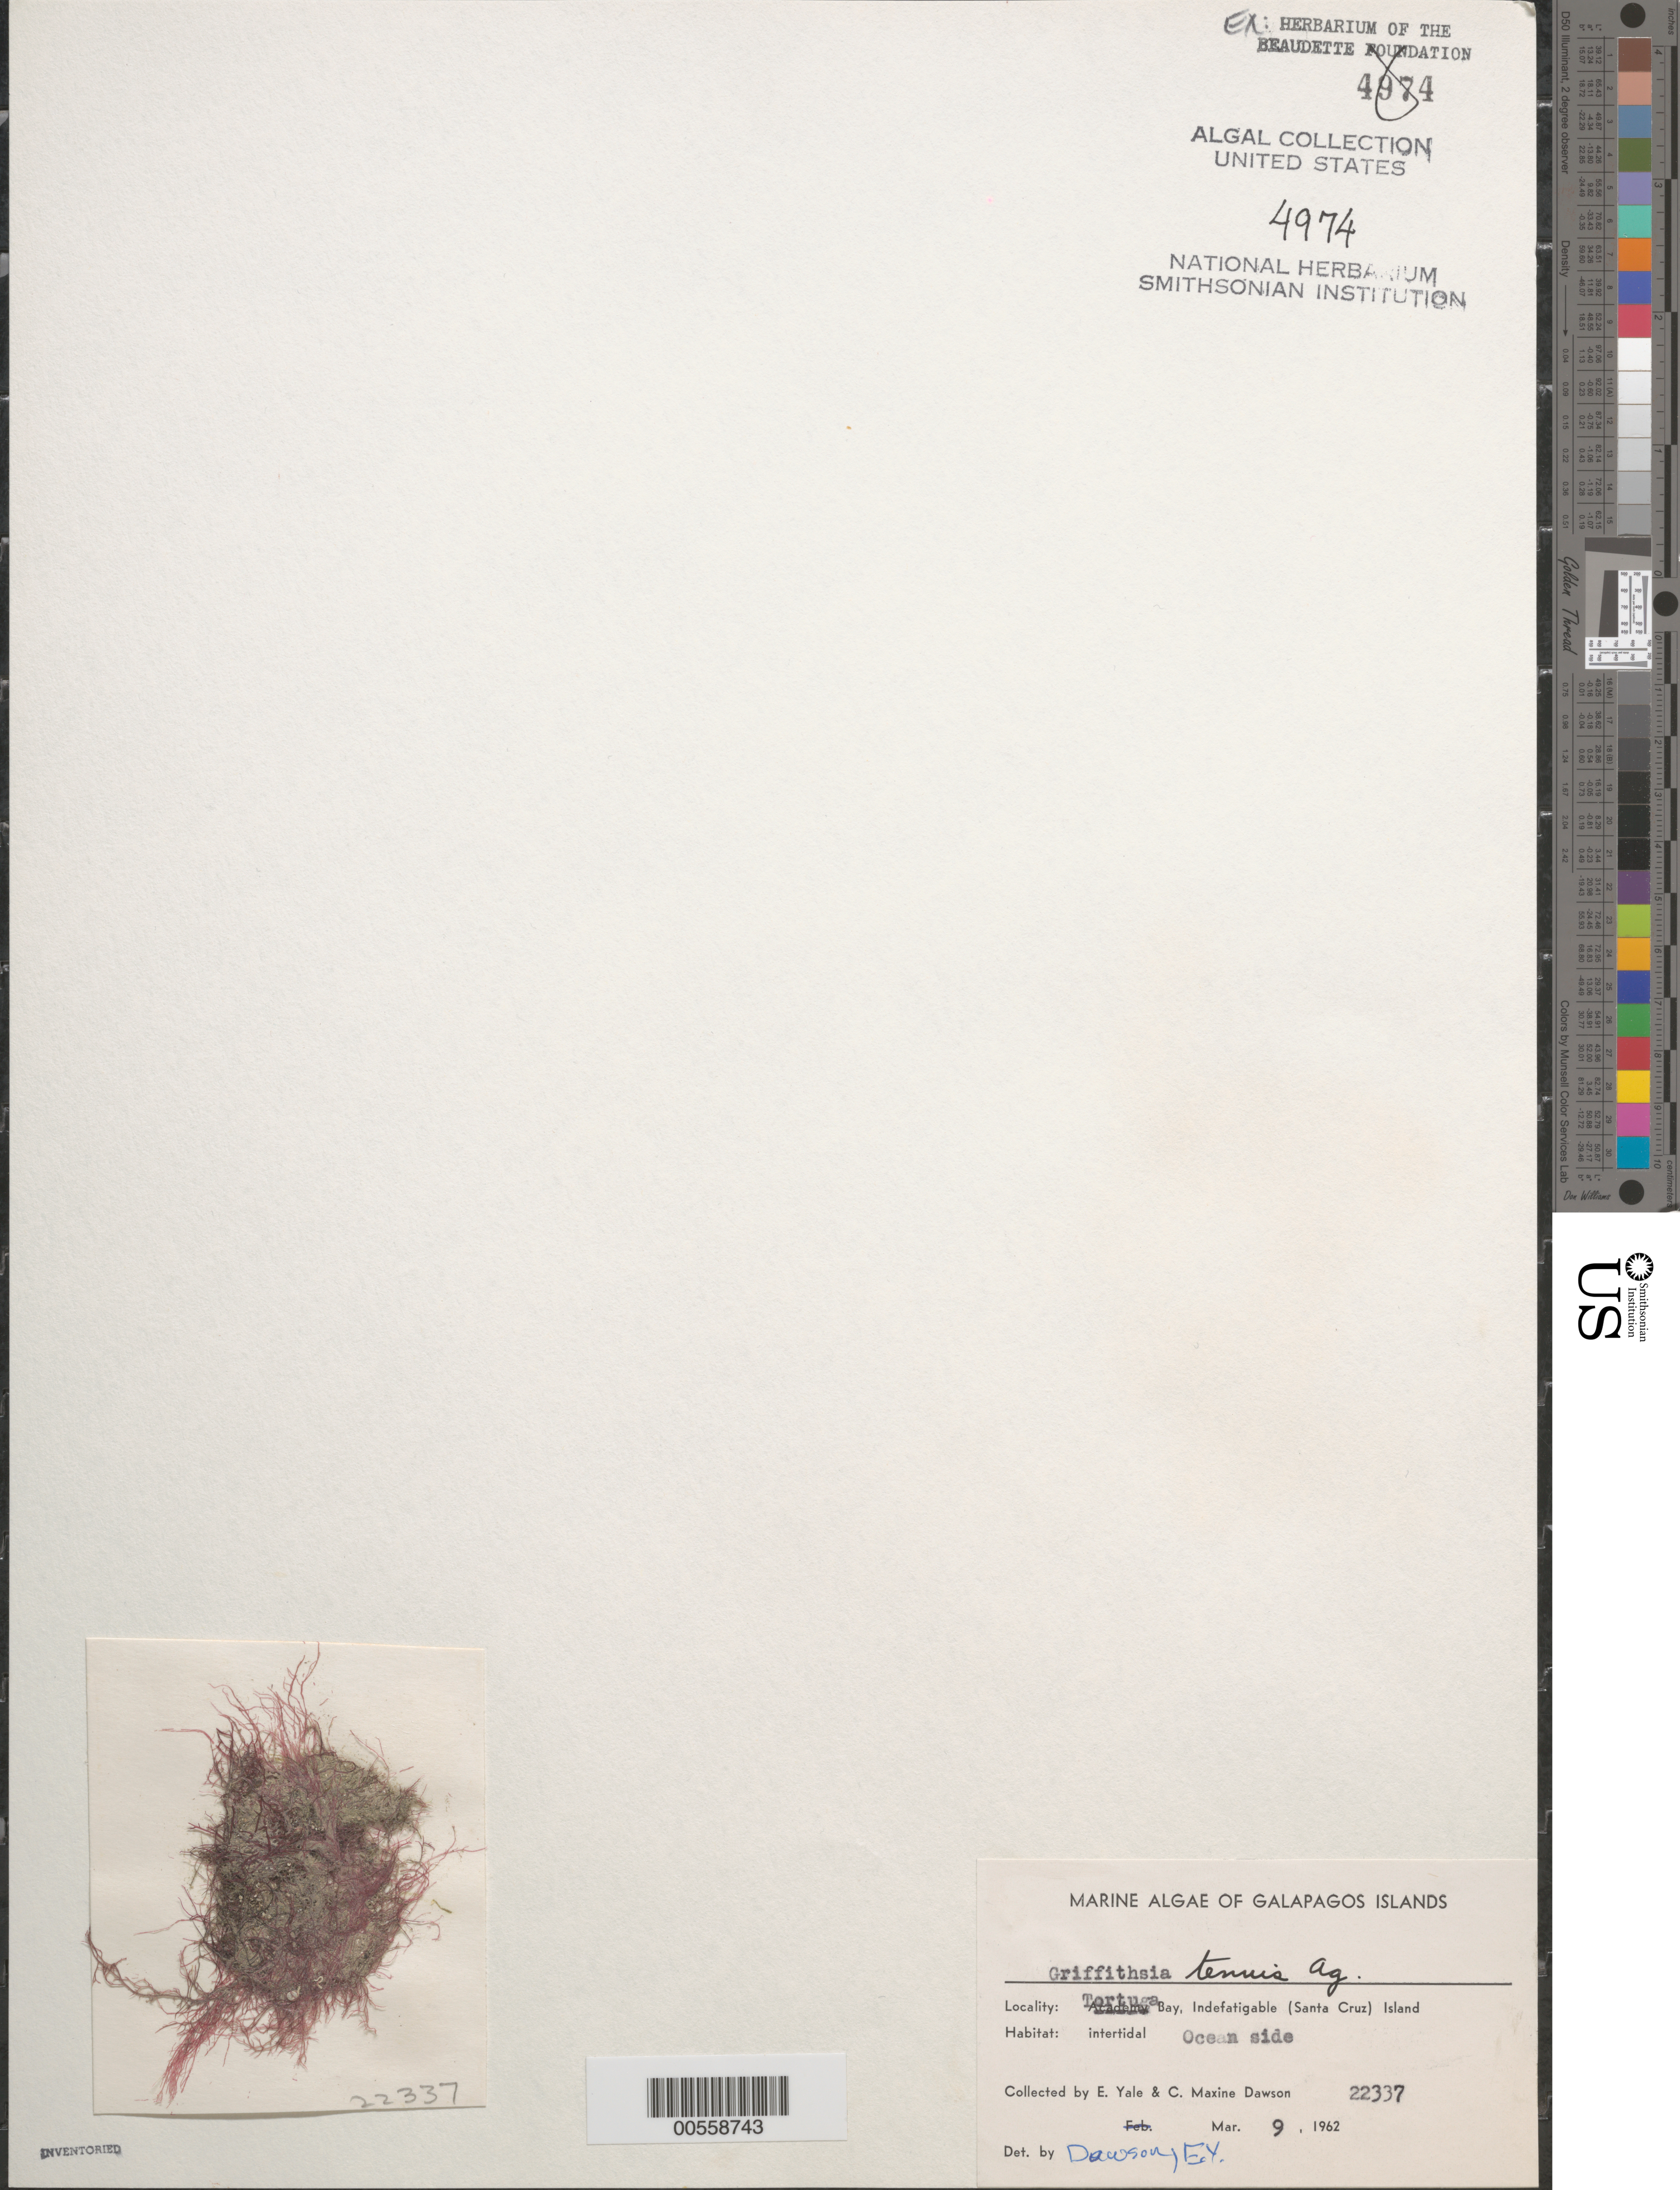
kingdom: Plantae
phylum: Rhodophyta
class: Florideophyceae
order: Ceramiales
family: Wrangeliaceae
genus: Anotrichium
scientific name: Anotrichium tenue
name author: (C. Agardh) Nägeli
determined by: Algae name updating Project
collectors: E. Y. Dawson & C. M. Dawson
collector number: EYD 22337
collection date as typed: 09 Mar 1962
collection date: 1962-03-09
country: Ecuador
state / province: Colón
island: Santa Cruz [Indefatigable, Chaves]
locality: Bahia Tortuga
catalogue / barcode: US 4974